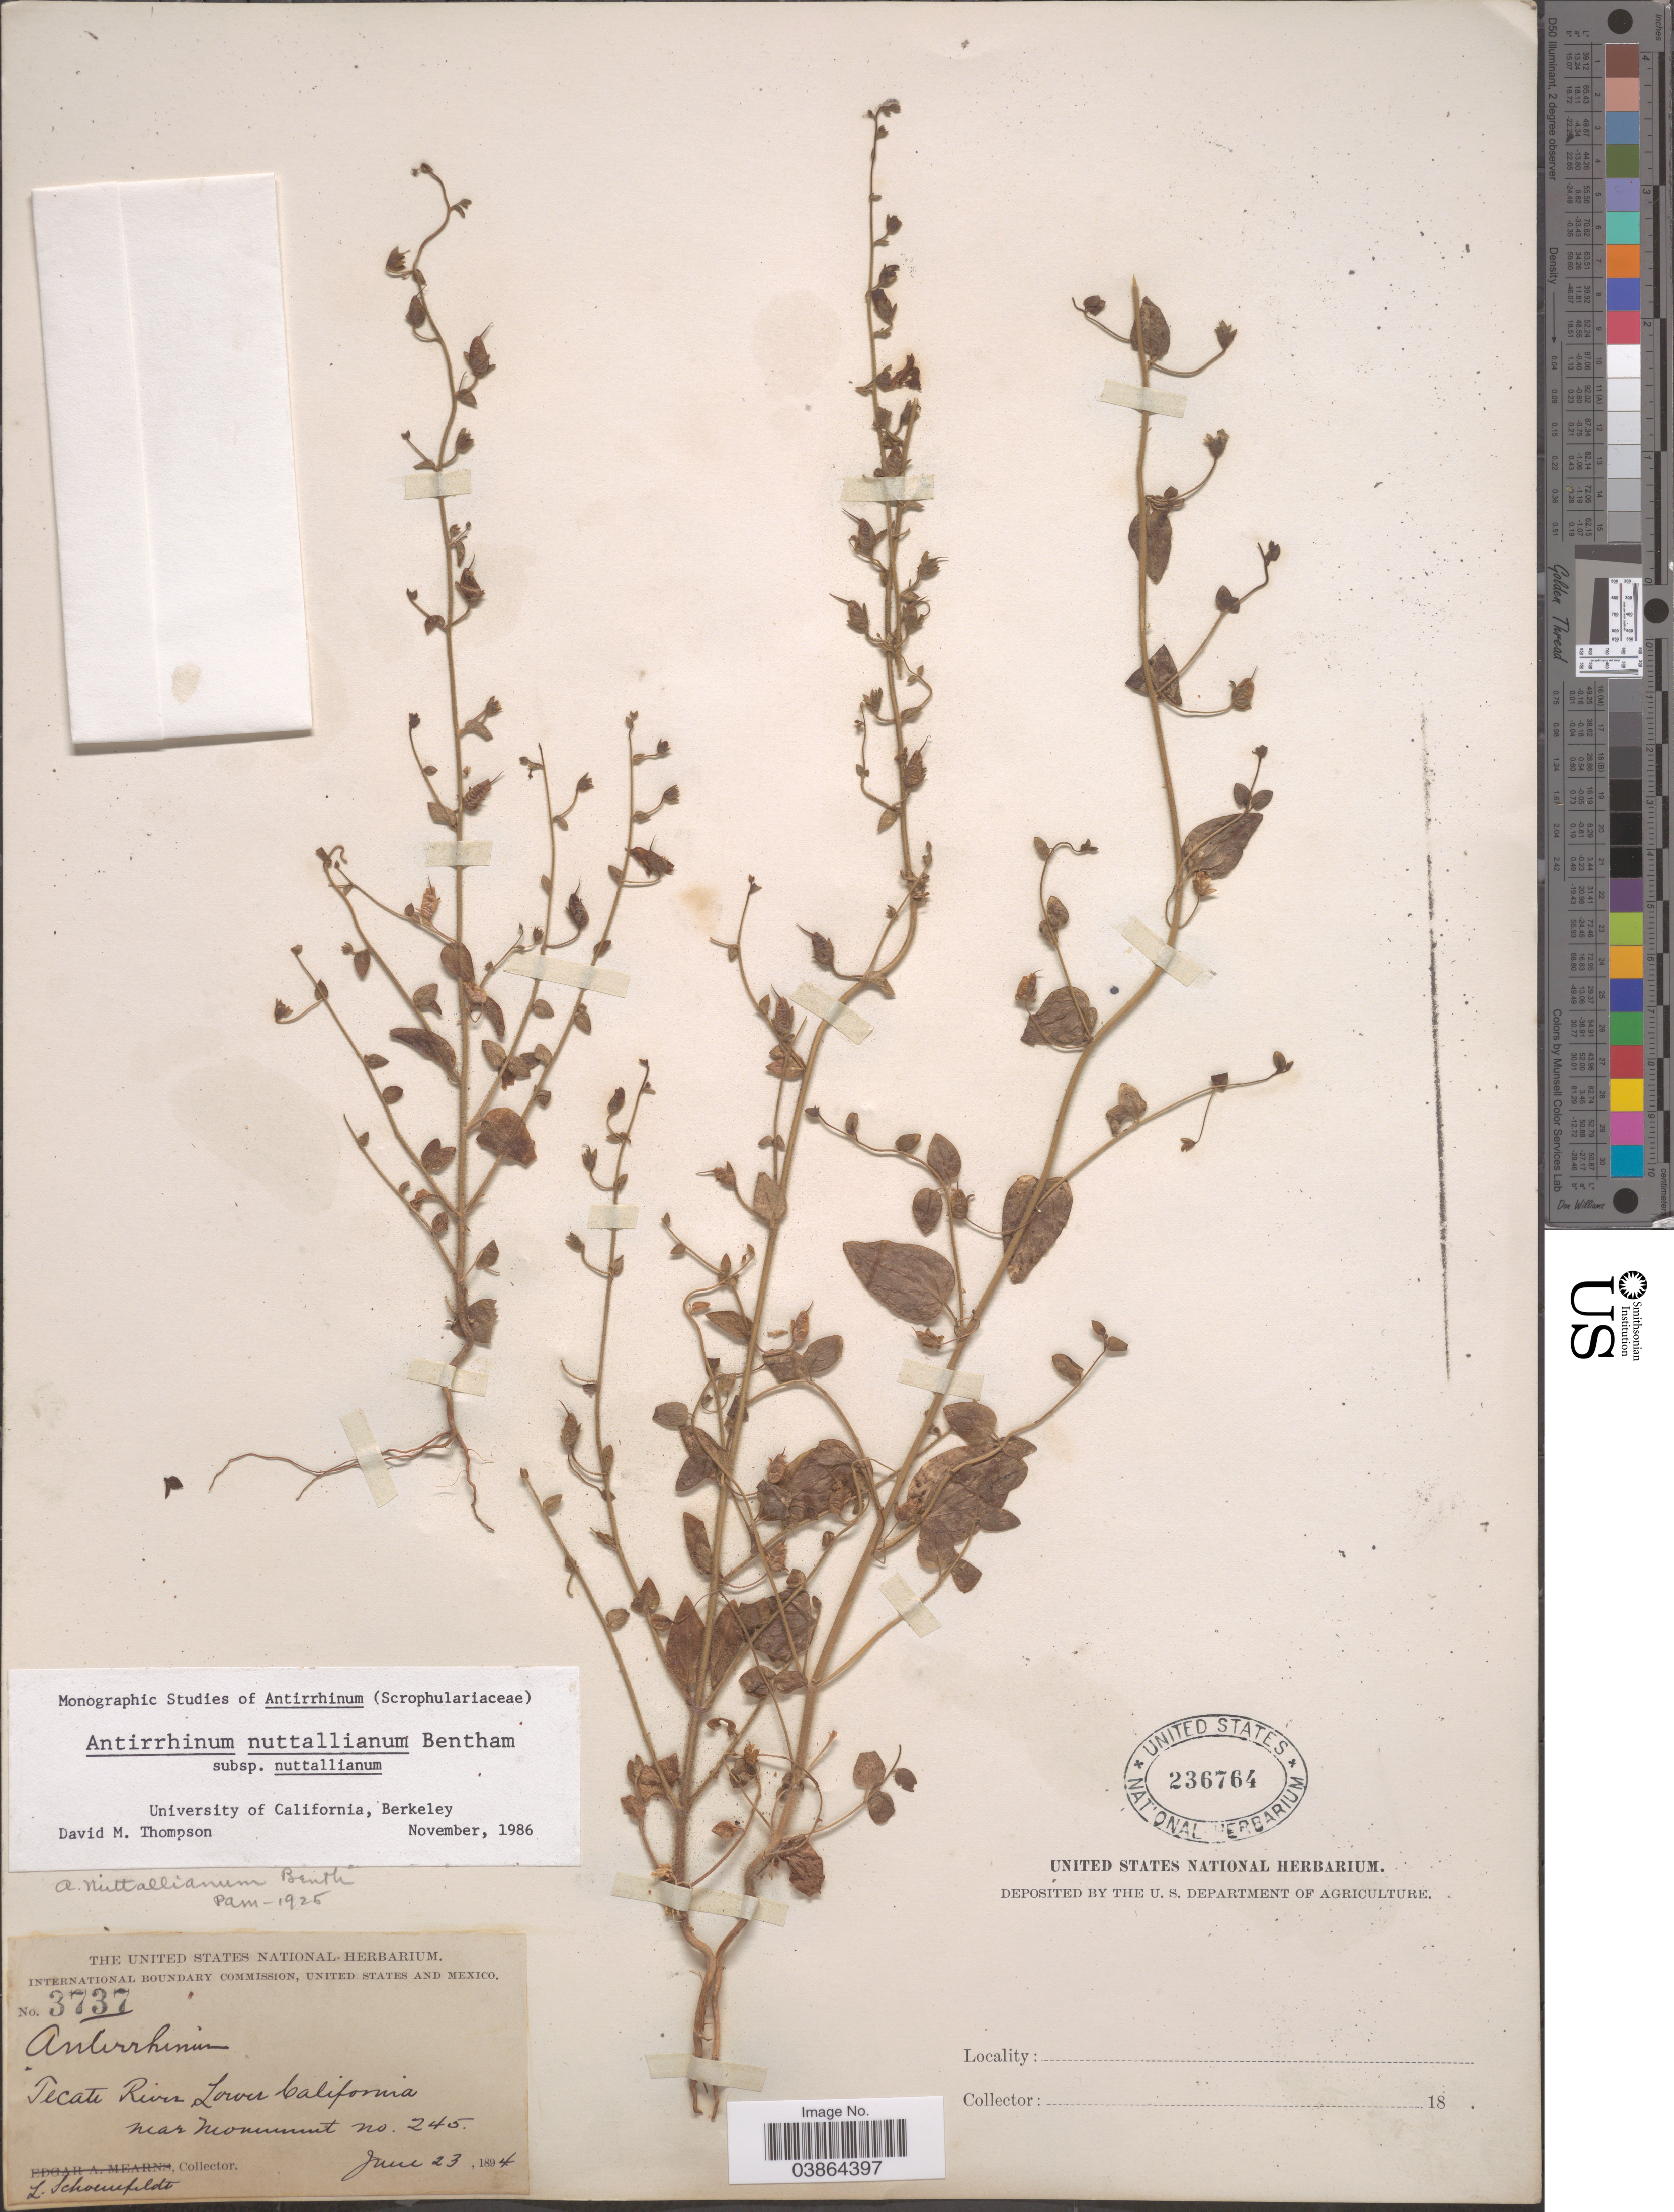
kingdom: Plantae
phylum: Tracheophyta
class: Magnoliopsida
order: Lamiales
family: Plantaginaceae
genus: Sairocarpus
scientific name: Sairocarpus nuttallianus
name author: (Benth.) D.A. Sutton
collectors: L. Schoenefeldt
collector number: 3737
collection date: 1894-06-23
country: Mexico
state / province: Baja California Norte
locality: Tecate River. Near monument no 245.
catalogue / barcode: US 236764